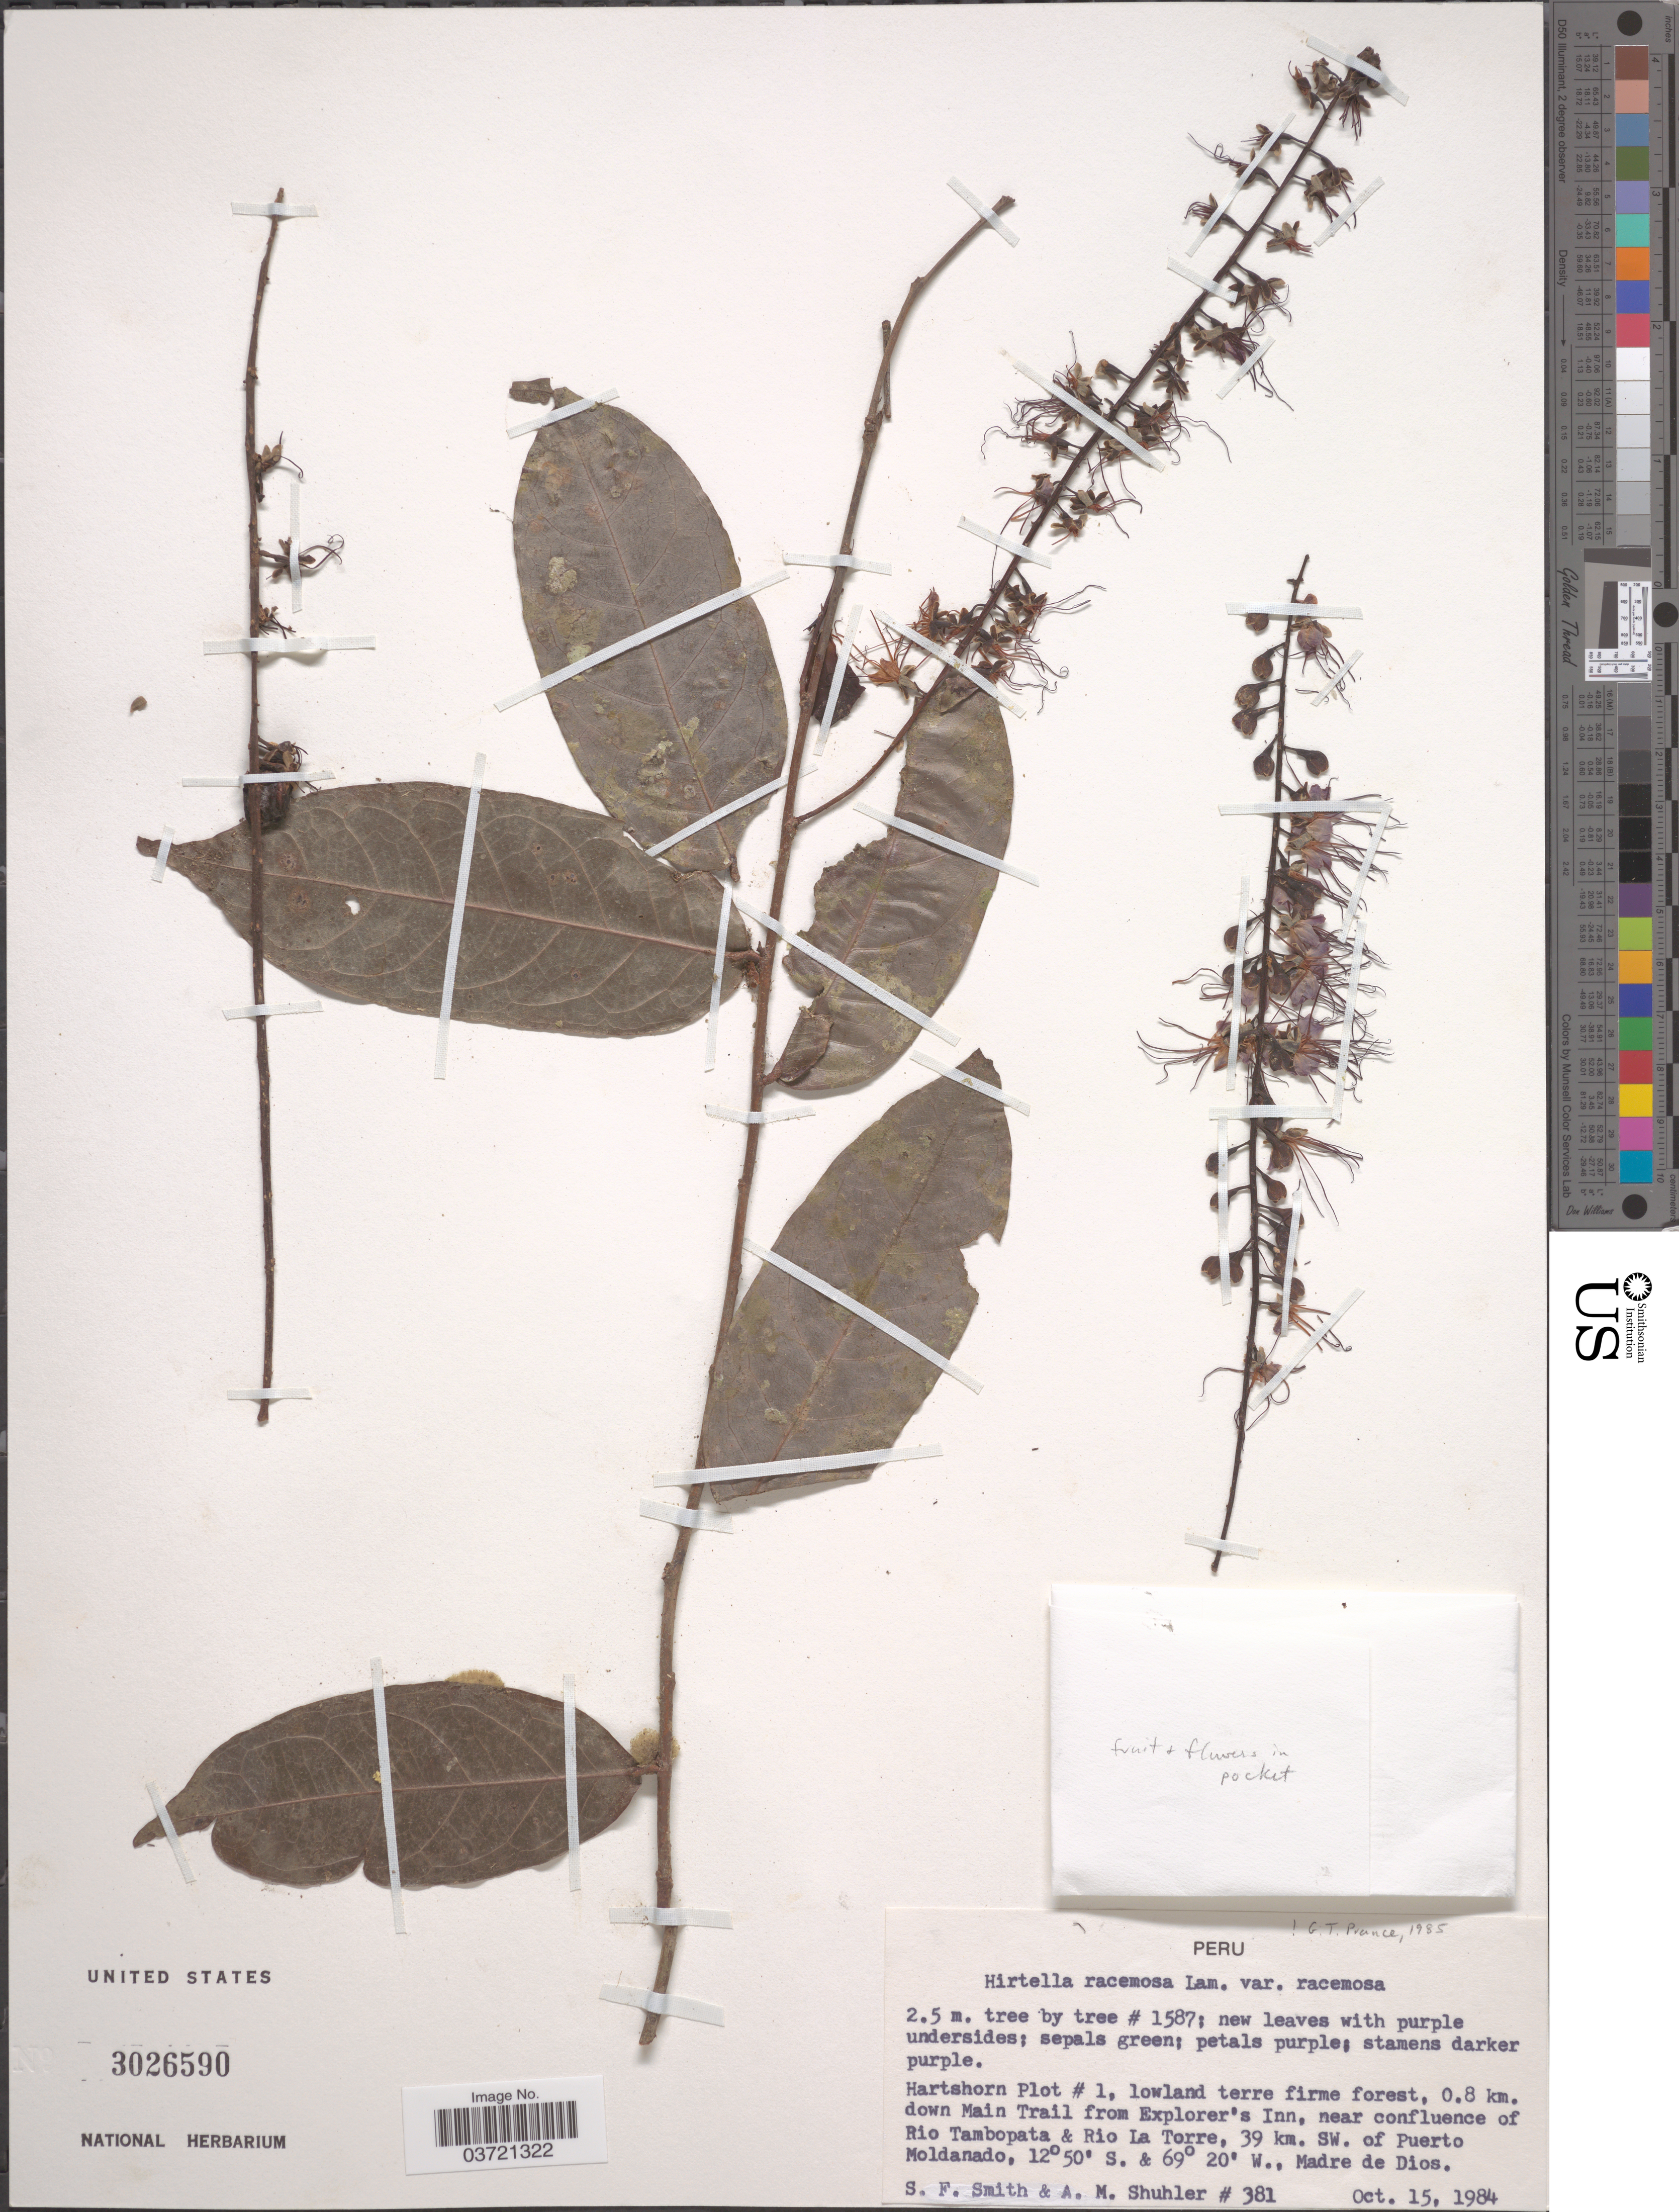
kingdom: Plantae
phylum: Tracheophyta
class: Magnoliopsida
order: Malpighiales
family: Chrysobalanaceae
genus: Hirtella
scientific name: Hirtella racemosa var. racemosa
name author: Lam.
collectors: S.F. Smith & A. Shuhler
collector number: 381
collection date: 1984-10-15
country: Peru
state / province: Madre de Dios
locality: Hartshorn Plot # 1, 0.8 km. down Main Trail from Explorer's Inn, near confluence of Rio Tambopata & Rio La Torre, 39 km. SW. of Puerto Moldanado.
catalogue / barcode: US 3026590